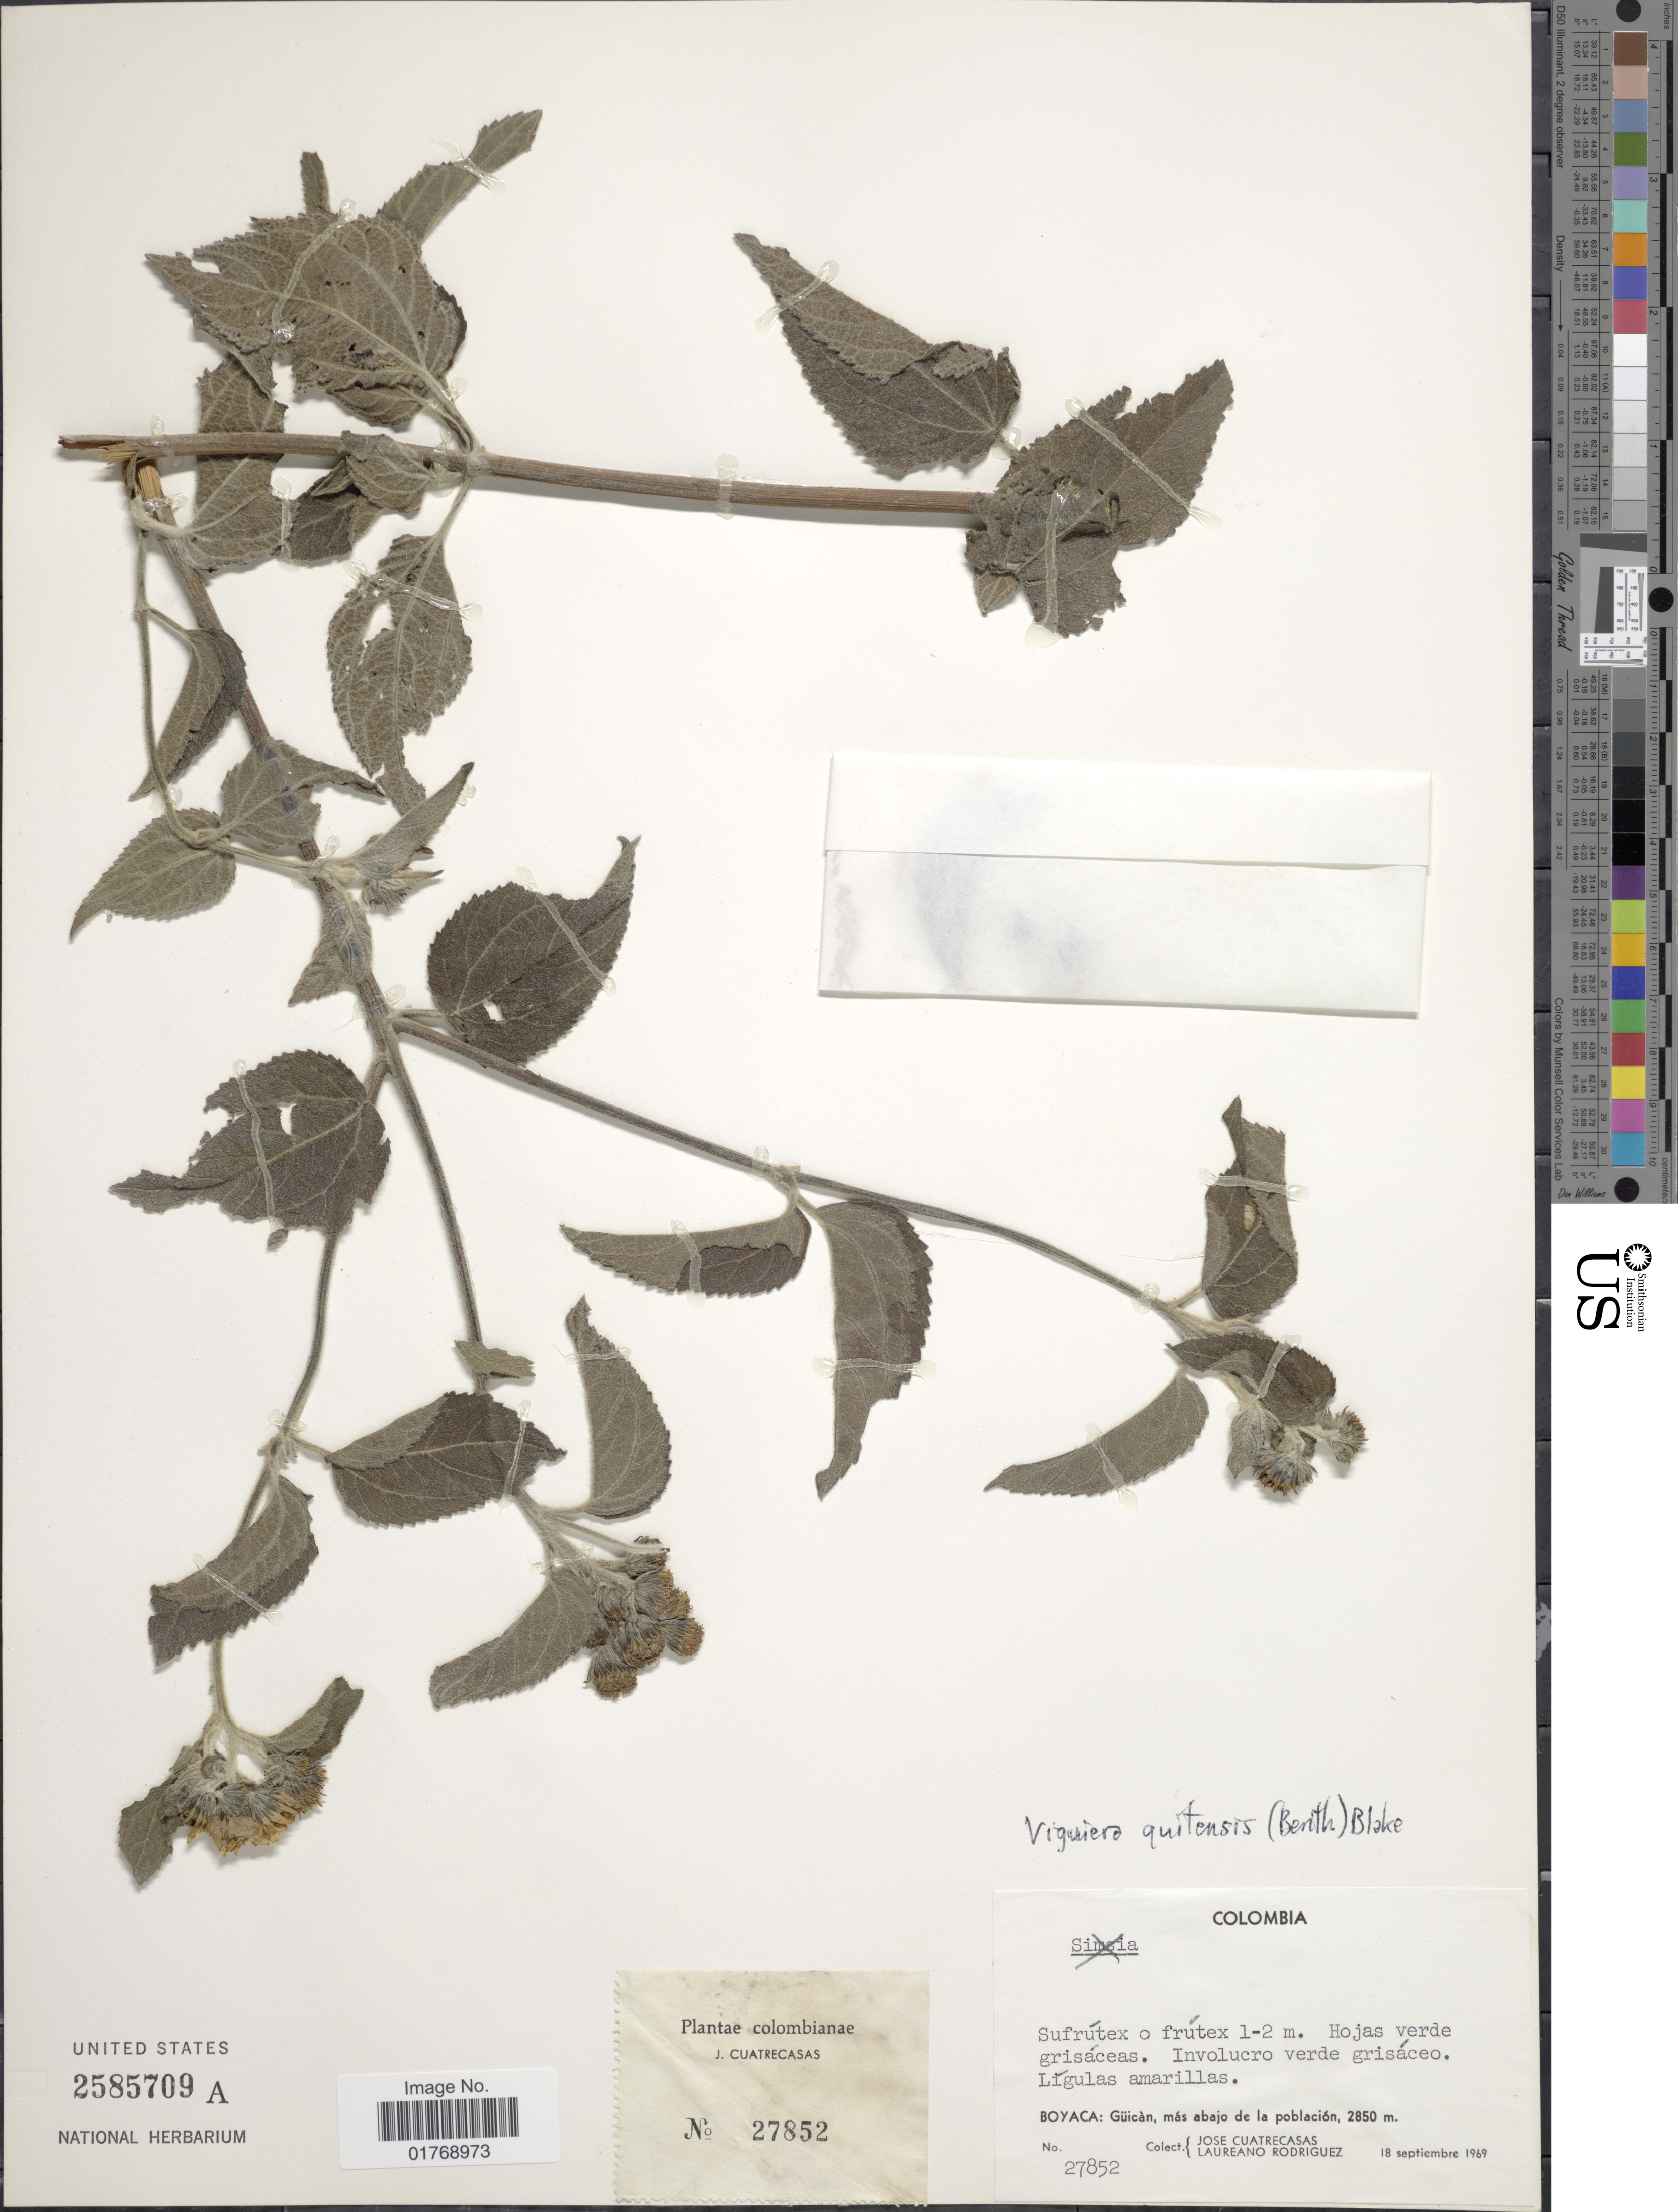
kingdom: Plantae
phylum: Tracheophyta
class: Magnoliopsida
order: Asterales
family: Asteraceae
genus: Viguiera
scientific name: Viguiera quitensis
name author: (Benth.) S.F. Blake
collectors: J. Cuatrecasas & L. Rodriguez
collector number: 27852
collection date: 1969-09-18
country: Colombia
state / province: Boyacá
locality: Boyaca: Güicàn, más abajo de la población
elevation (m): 2850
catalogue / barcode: US 2585709A